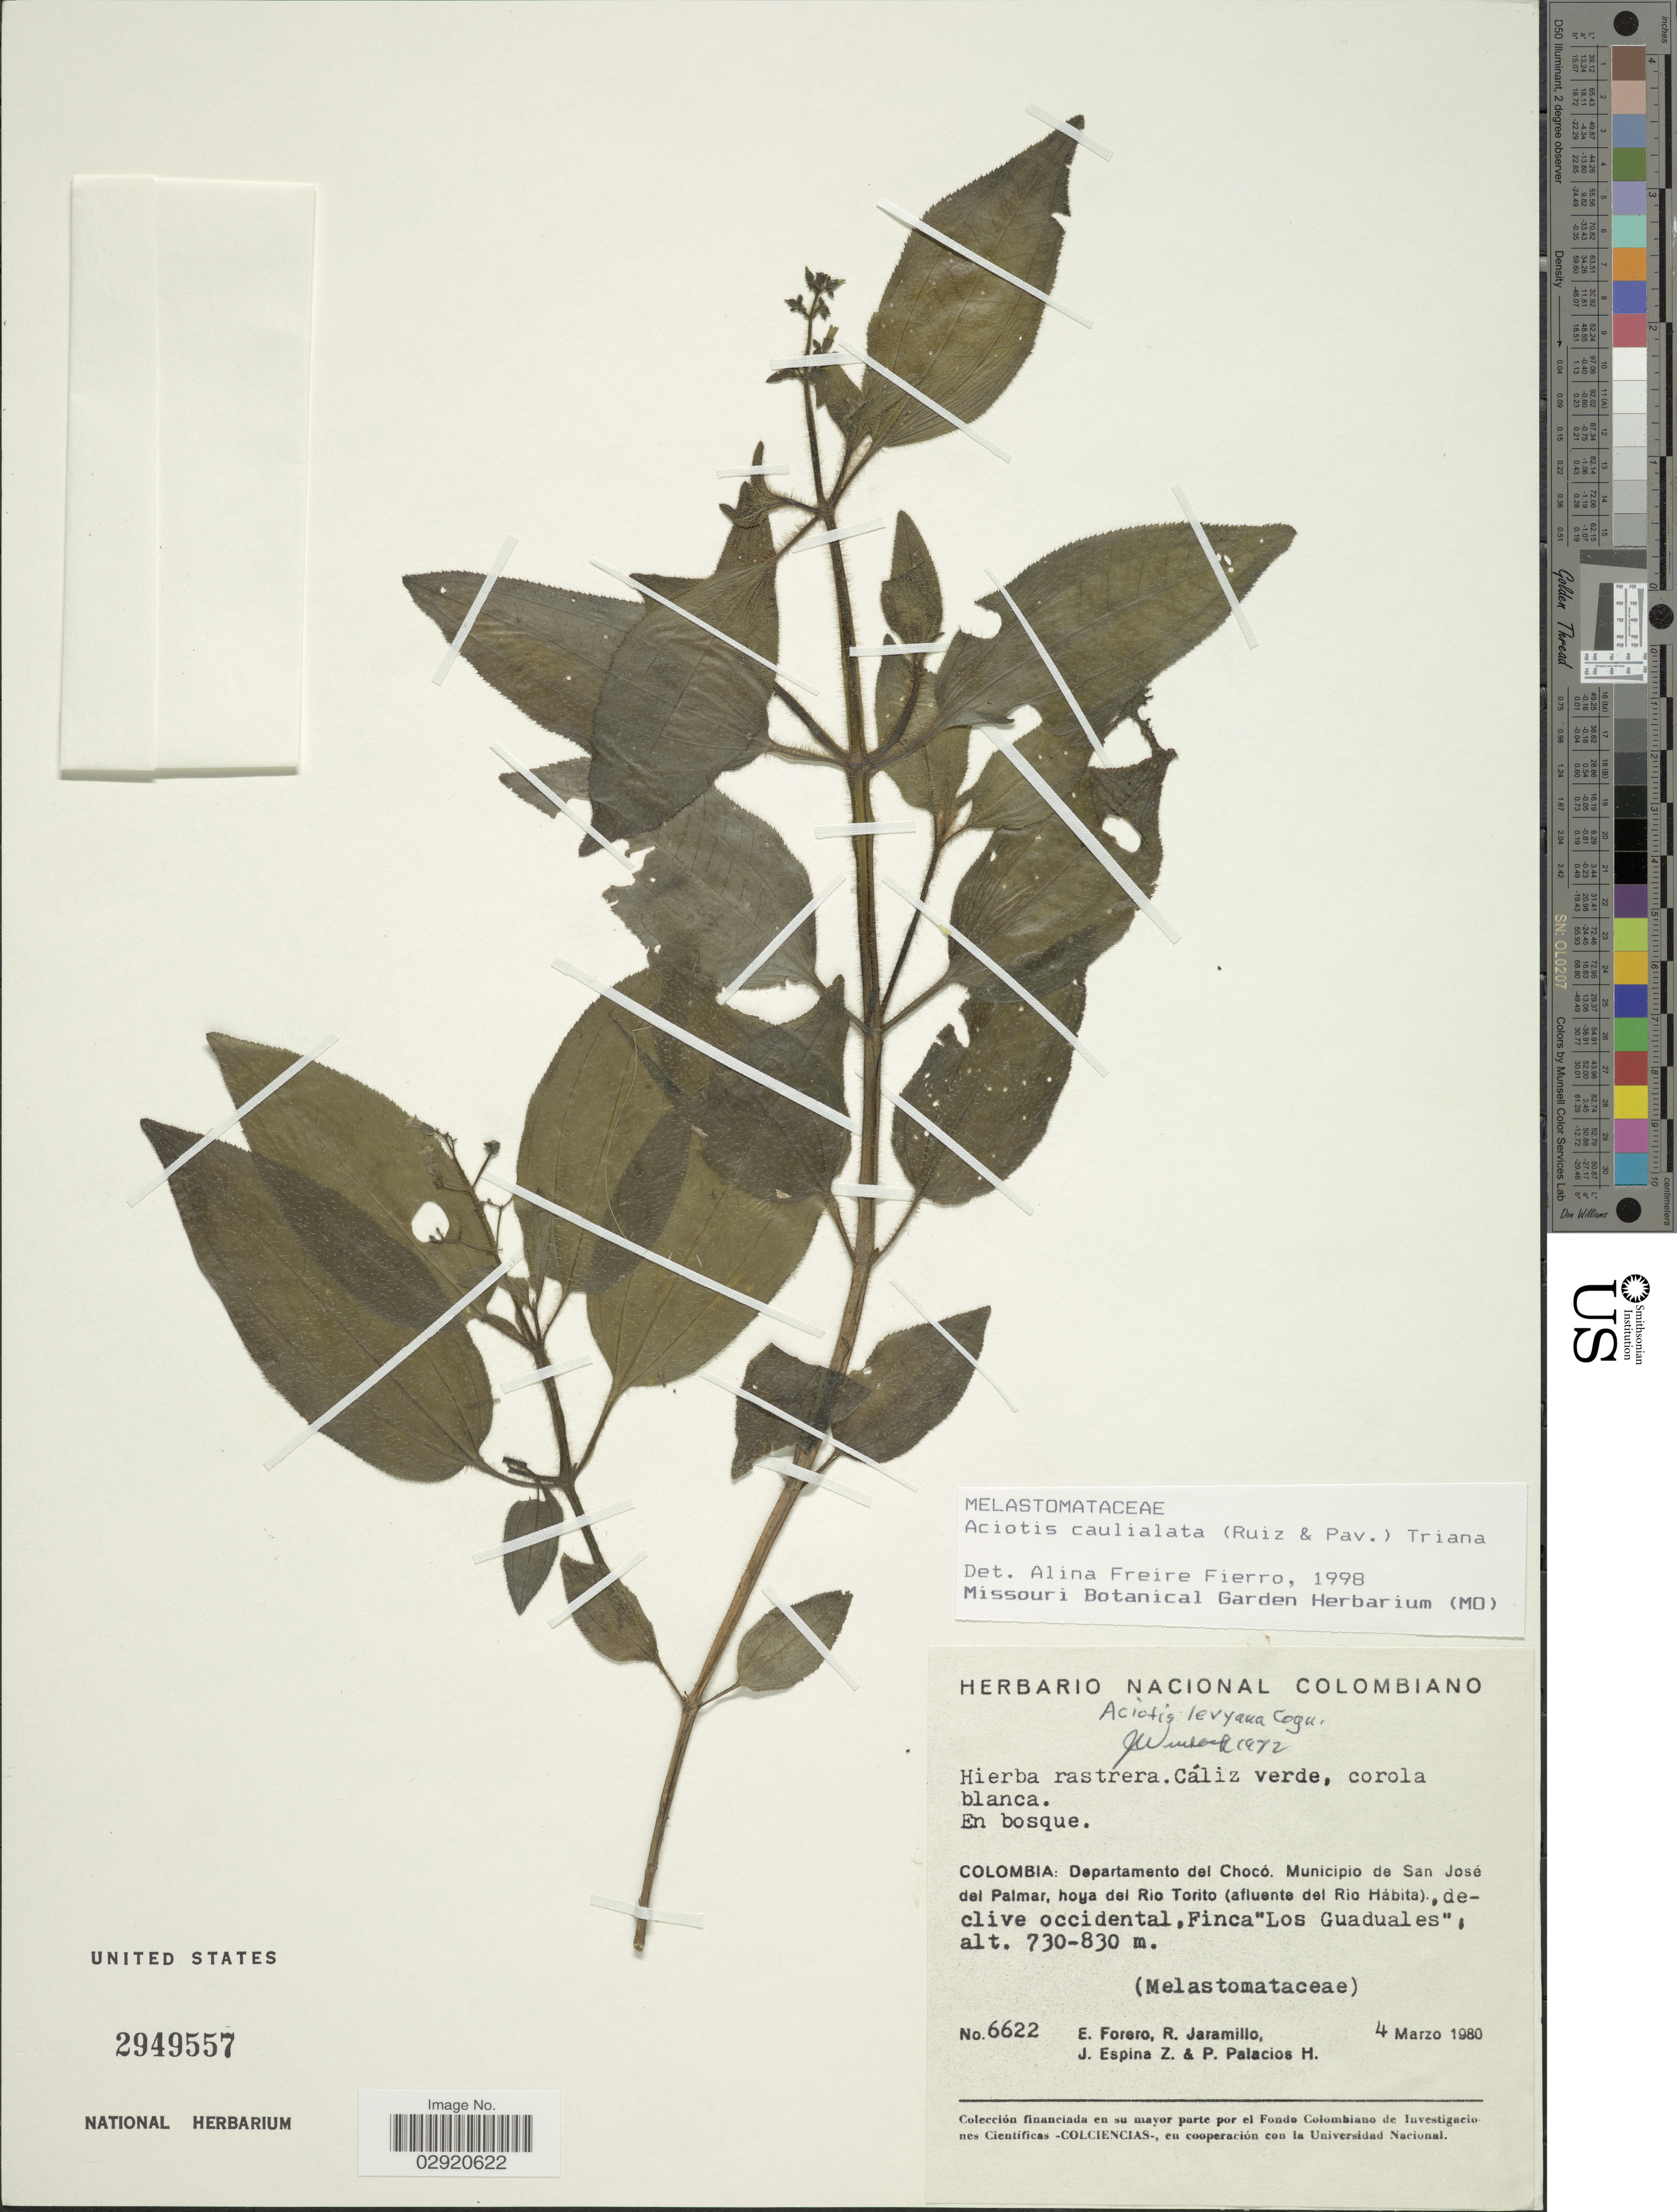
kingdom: Plantae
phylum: Tracheophyta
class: Magnoliopsida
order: Myrtales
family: Melastomataceae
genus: Aciotis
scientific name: Aciotis rubricaulis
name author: (Mart. ex DC.) Triana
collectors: E. Forero, R. Jaramillo, J. Espina Z. & P. Palacios H.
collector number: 6622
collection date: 1980-03-04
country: Colombia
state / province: Chocó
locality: Departamento del Chocó. Municipio de San José del Palmar, hoya del Rio Torito (afluente del Rio Hábita), declive occidental, Finca "Los Guaduales".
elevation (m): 730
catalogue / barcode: US 2949557